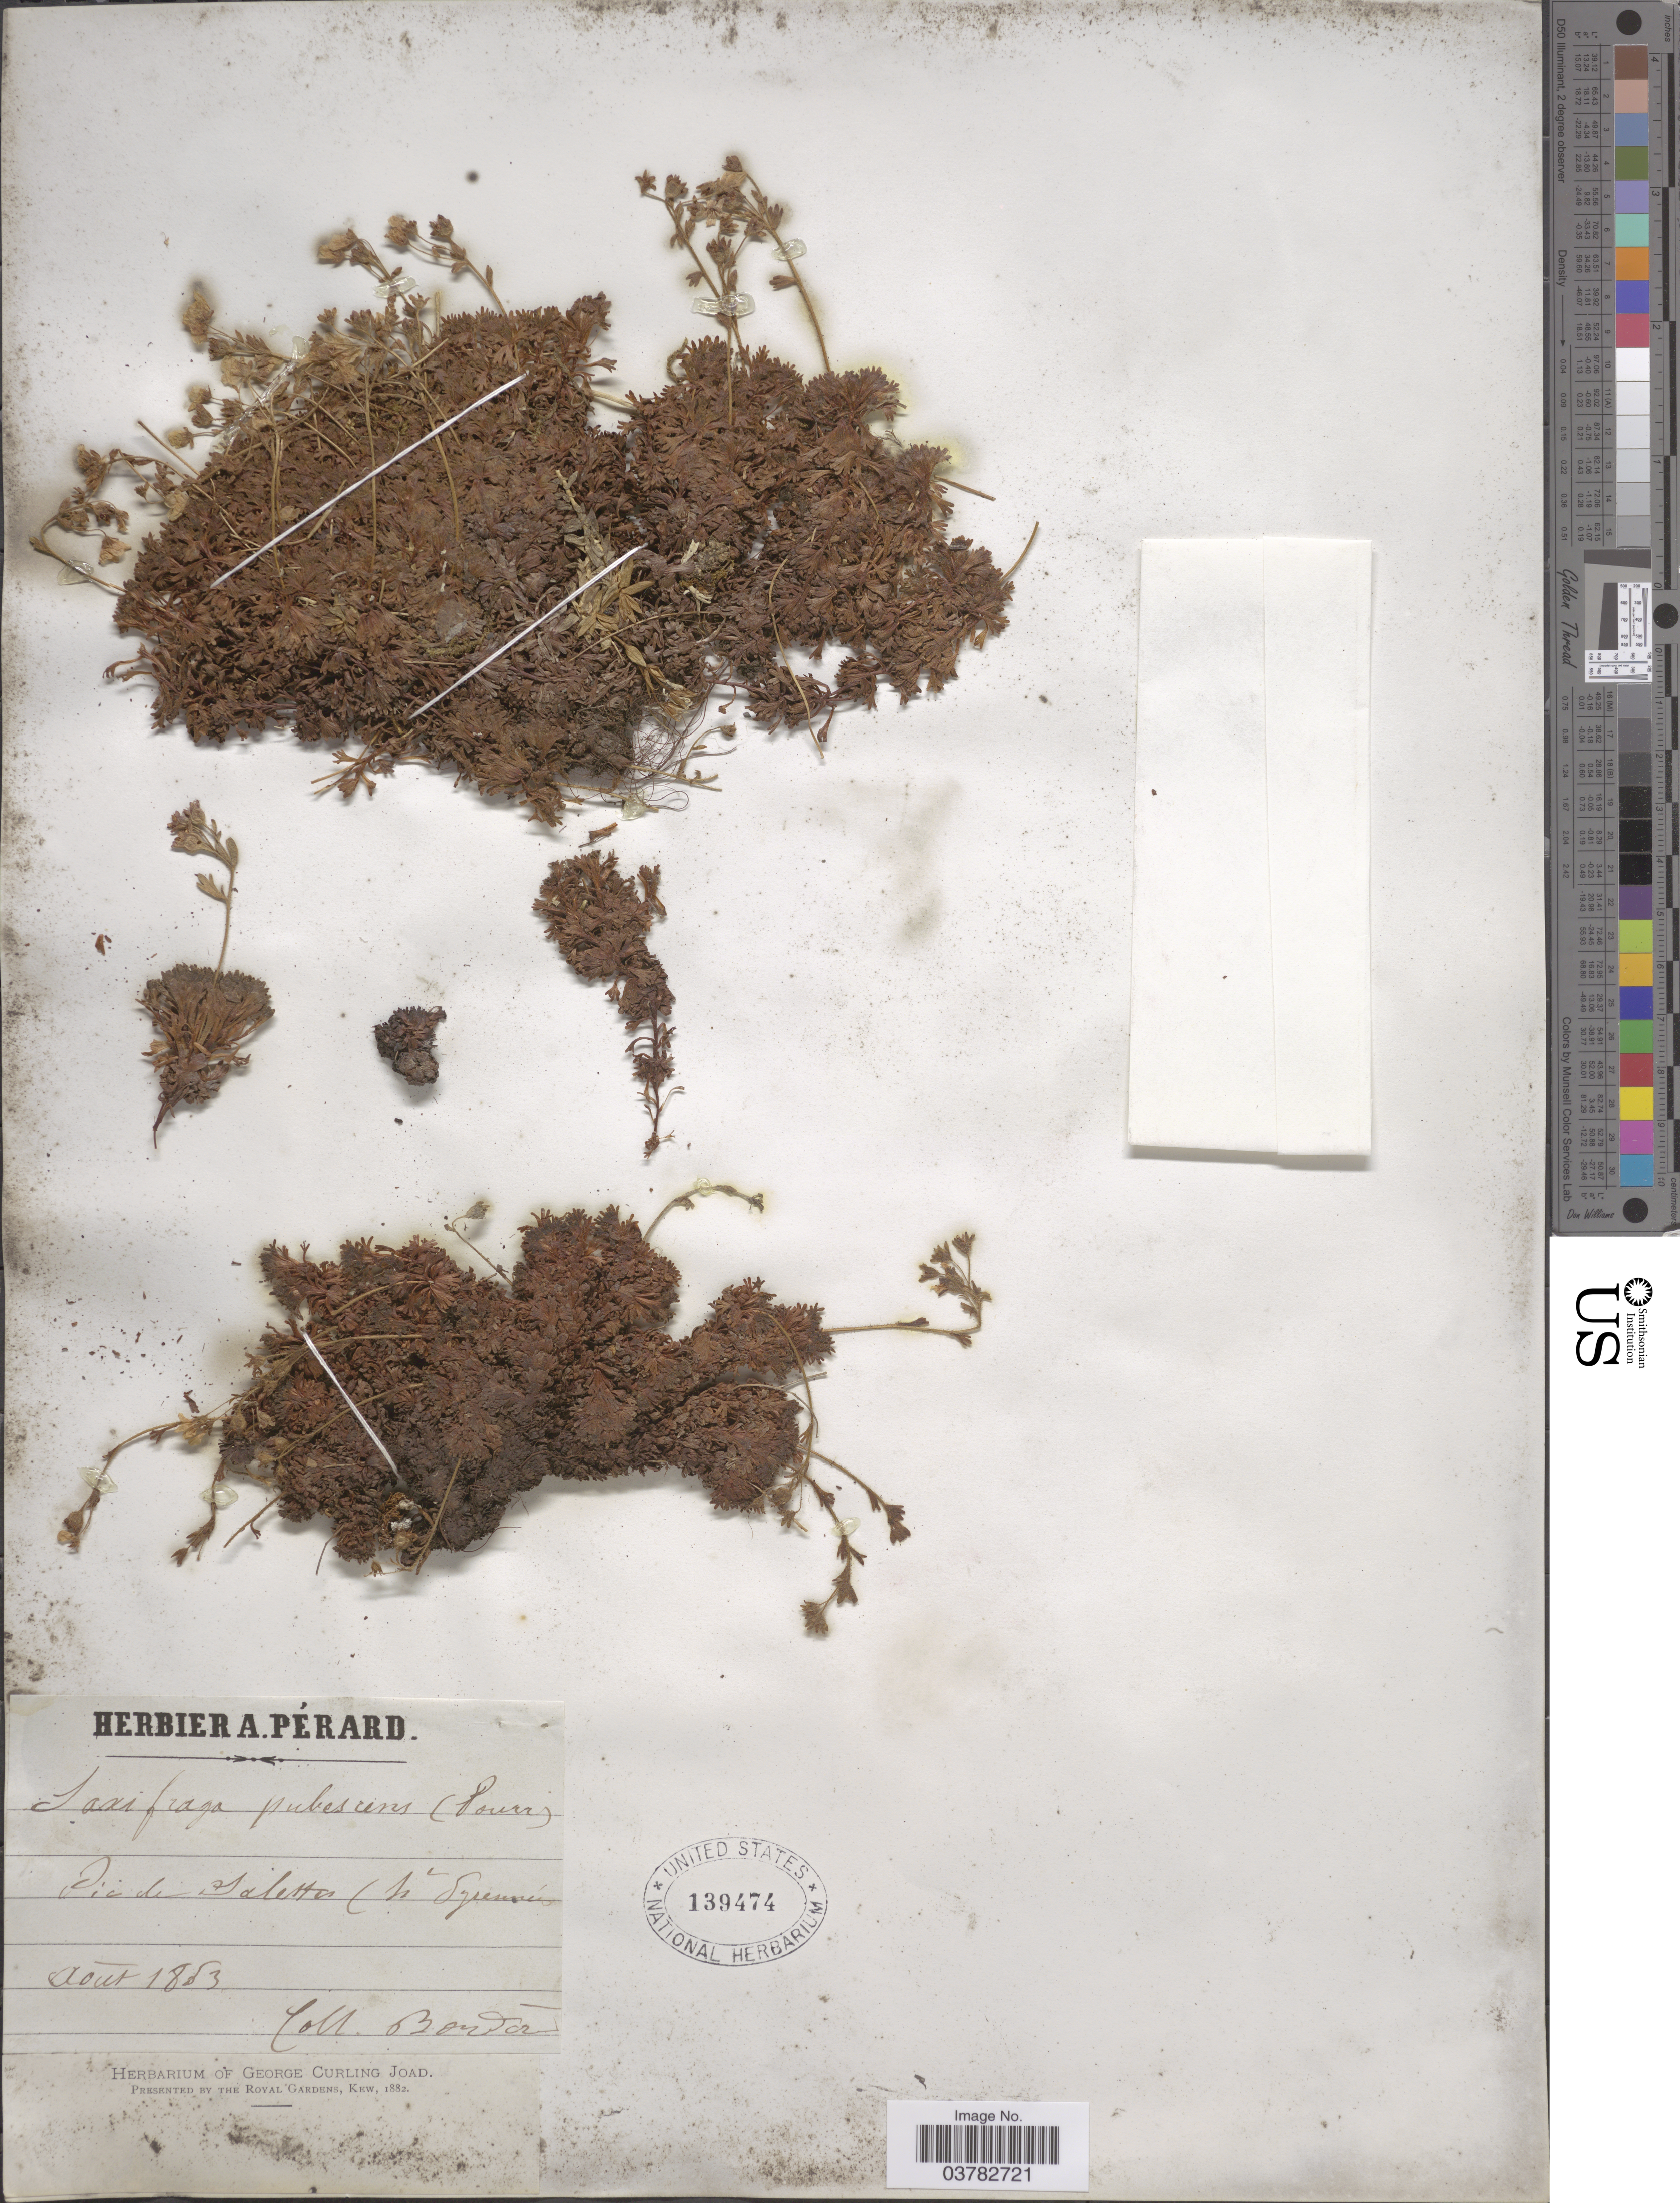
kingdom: Plantae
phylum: Tracheophyta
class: Magnoliopsida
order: Saxifragales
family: Saxifragaceae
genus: Saxifraga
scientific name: Saxifraga pubescens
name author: Pourr.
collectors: -. Bordère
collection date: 1853-08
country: France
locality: Pic de Salettes (Ht. Pyrenées).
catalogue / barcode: US 139474